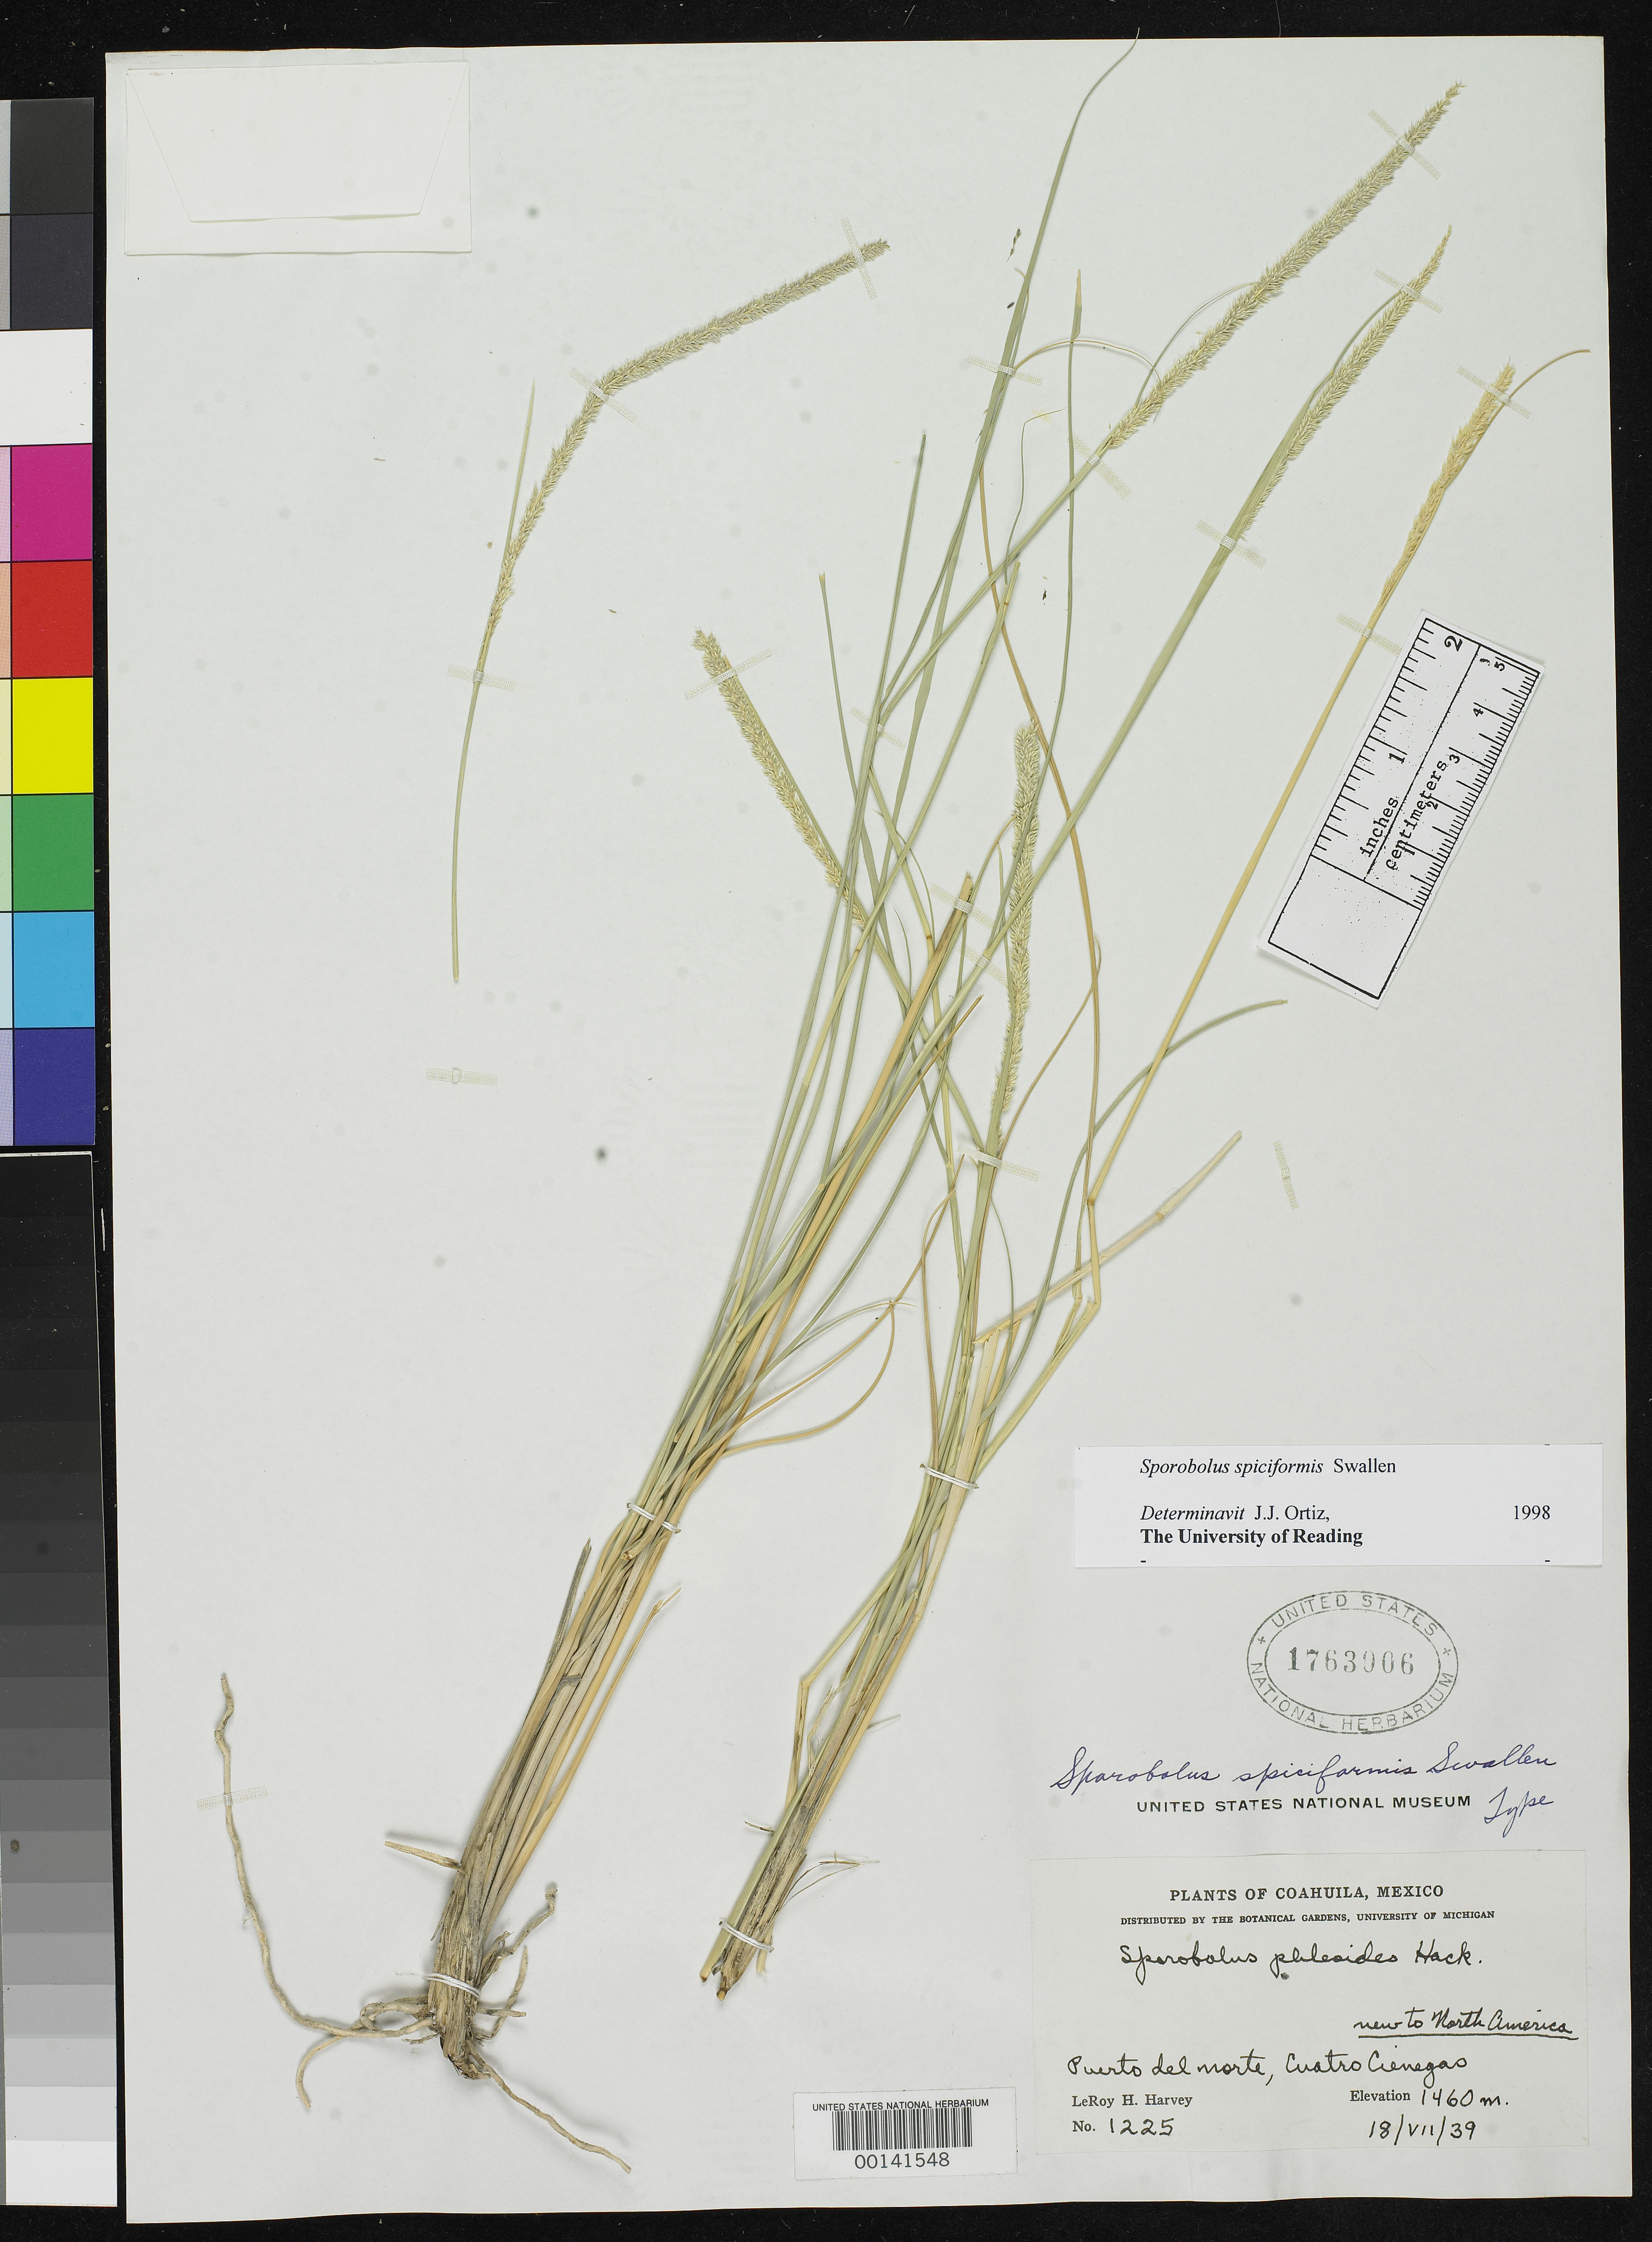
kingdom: Plantae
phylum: Tracheophyta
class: Liliopsida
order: Poales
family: Poaceae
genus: Sporobolus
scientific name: Sporobolus spiciformis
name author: Swallen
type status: Holotype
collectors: L. H. Harvey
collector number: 1225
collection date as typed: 18 Jul 1939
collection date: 1939-07-18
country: Mexico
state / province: Coahuila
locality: Puerto del Norte, Cuatro Ciénegas.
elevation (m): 1460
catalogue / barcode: US 1763006